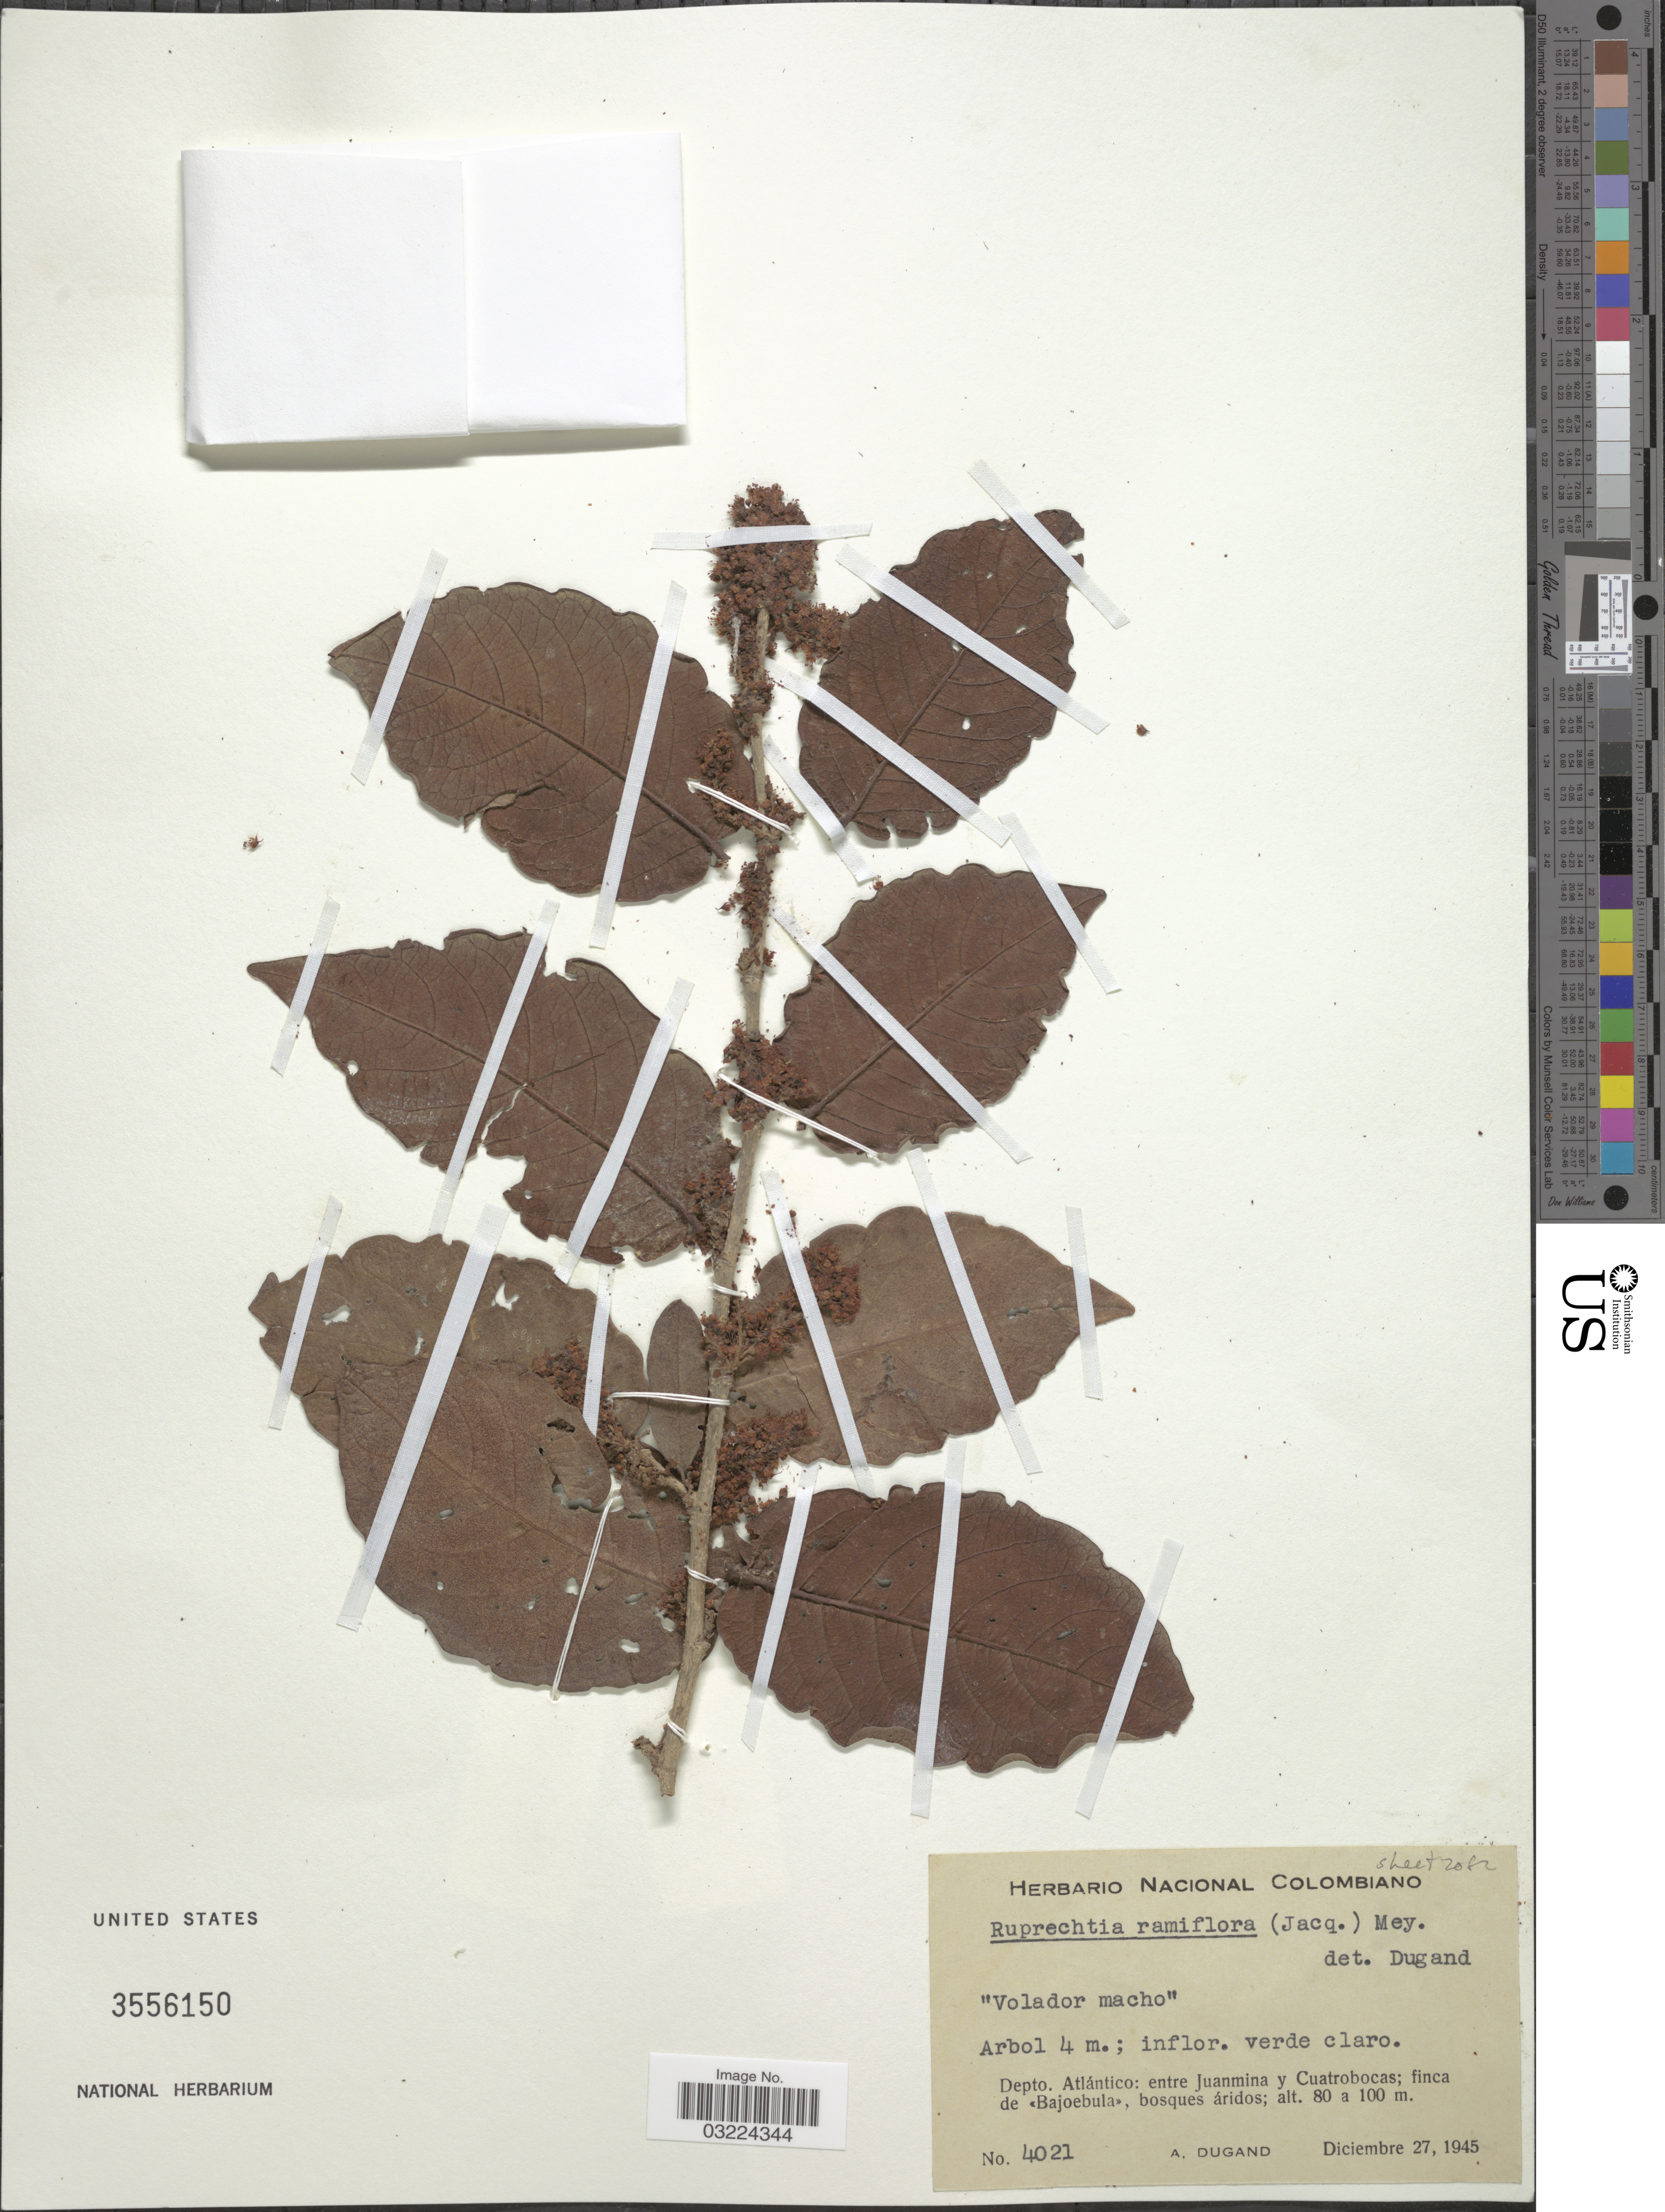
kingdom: Plantae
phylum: Tracheophyta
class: Magnoliopsida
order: Caryophyllales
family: Polygonaceae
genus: Ruprechtia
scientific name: Ruprechtia ramiflora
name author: (Jacq.) C.A. Mey.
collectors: A. Dugand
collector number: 4021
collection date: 1945-12-27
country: Colombia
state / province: Atlántico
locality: Depto. Atlántico: entre Juanmina y Cuatrobocas; finca de Bajoebula.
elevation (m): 80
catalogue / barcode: US 3556150